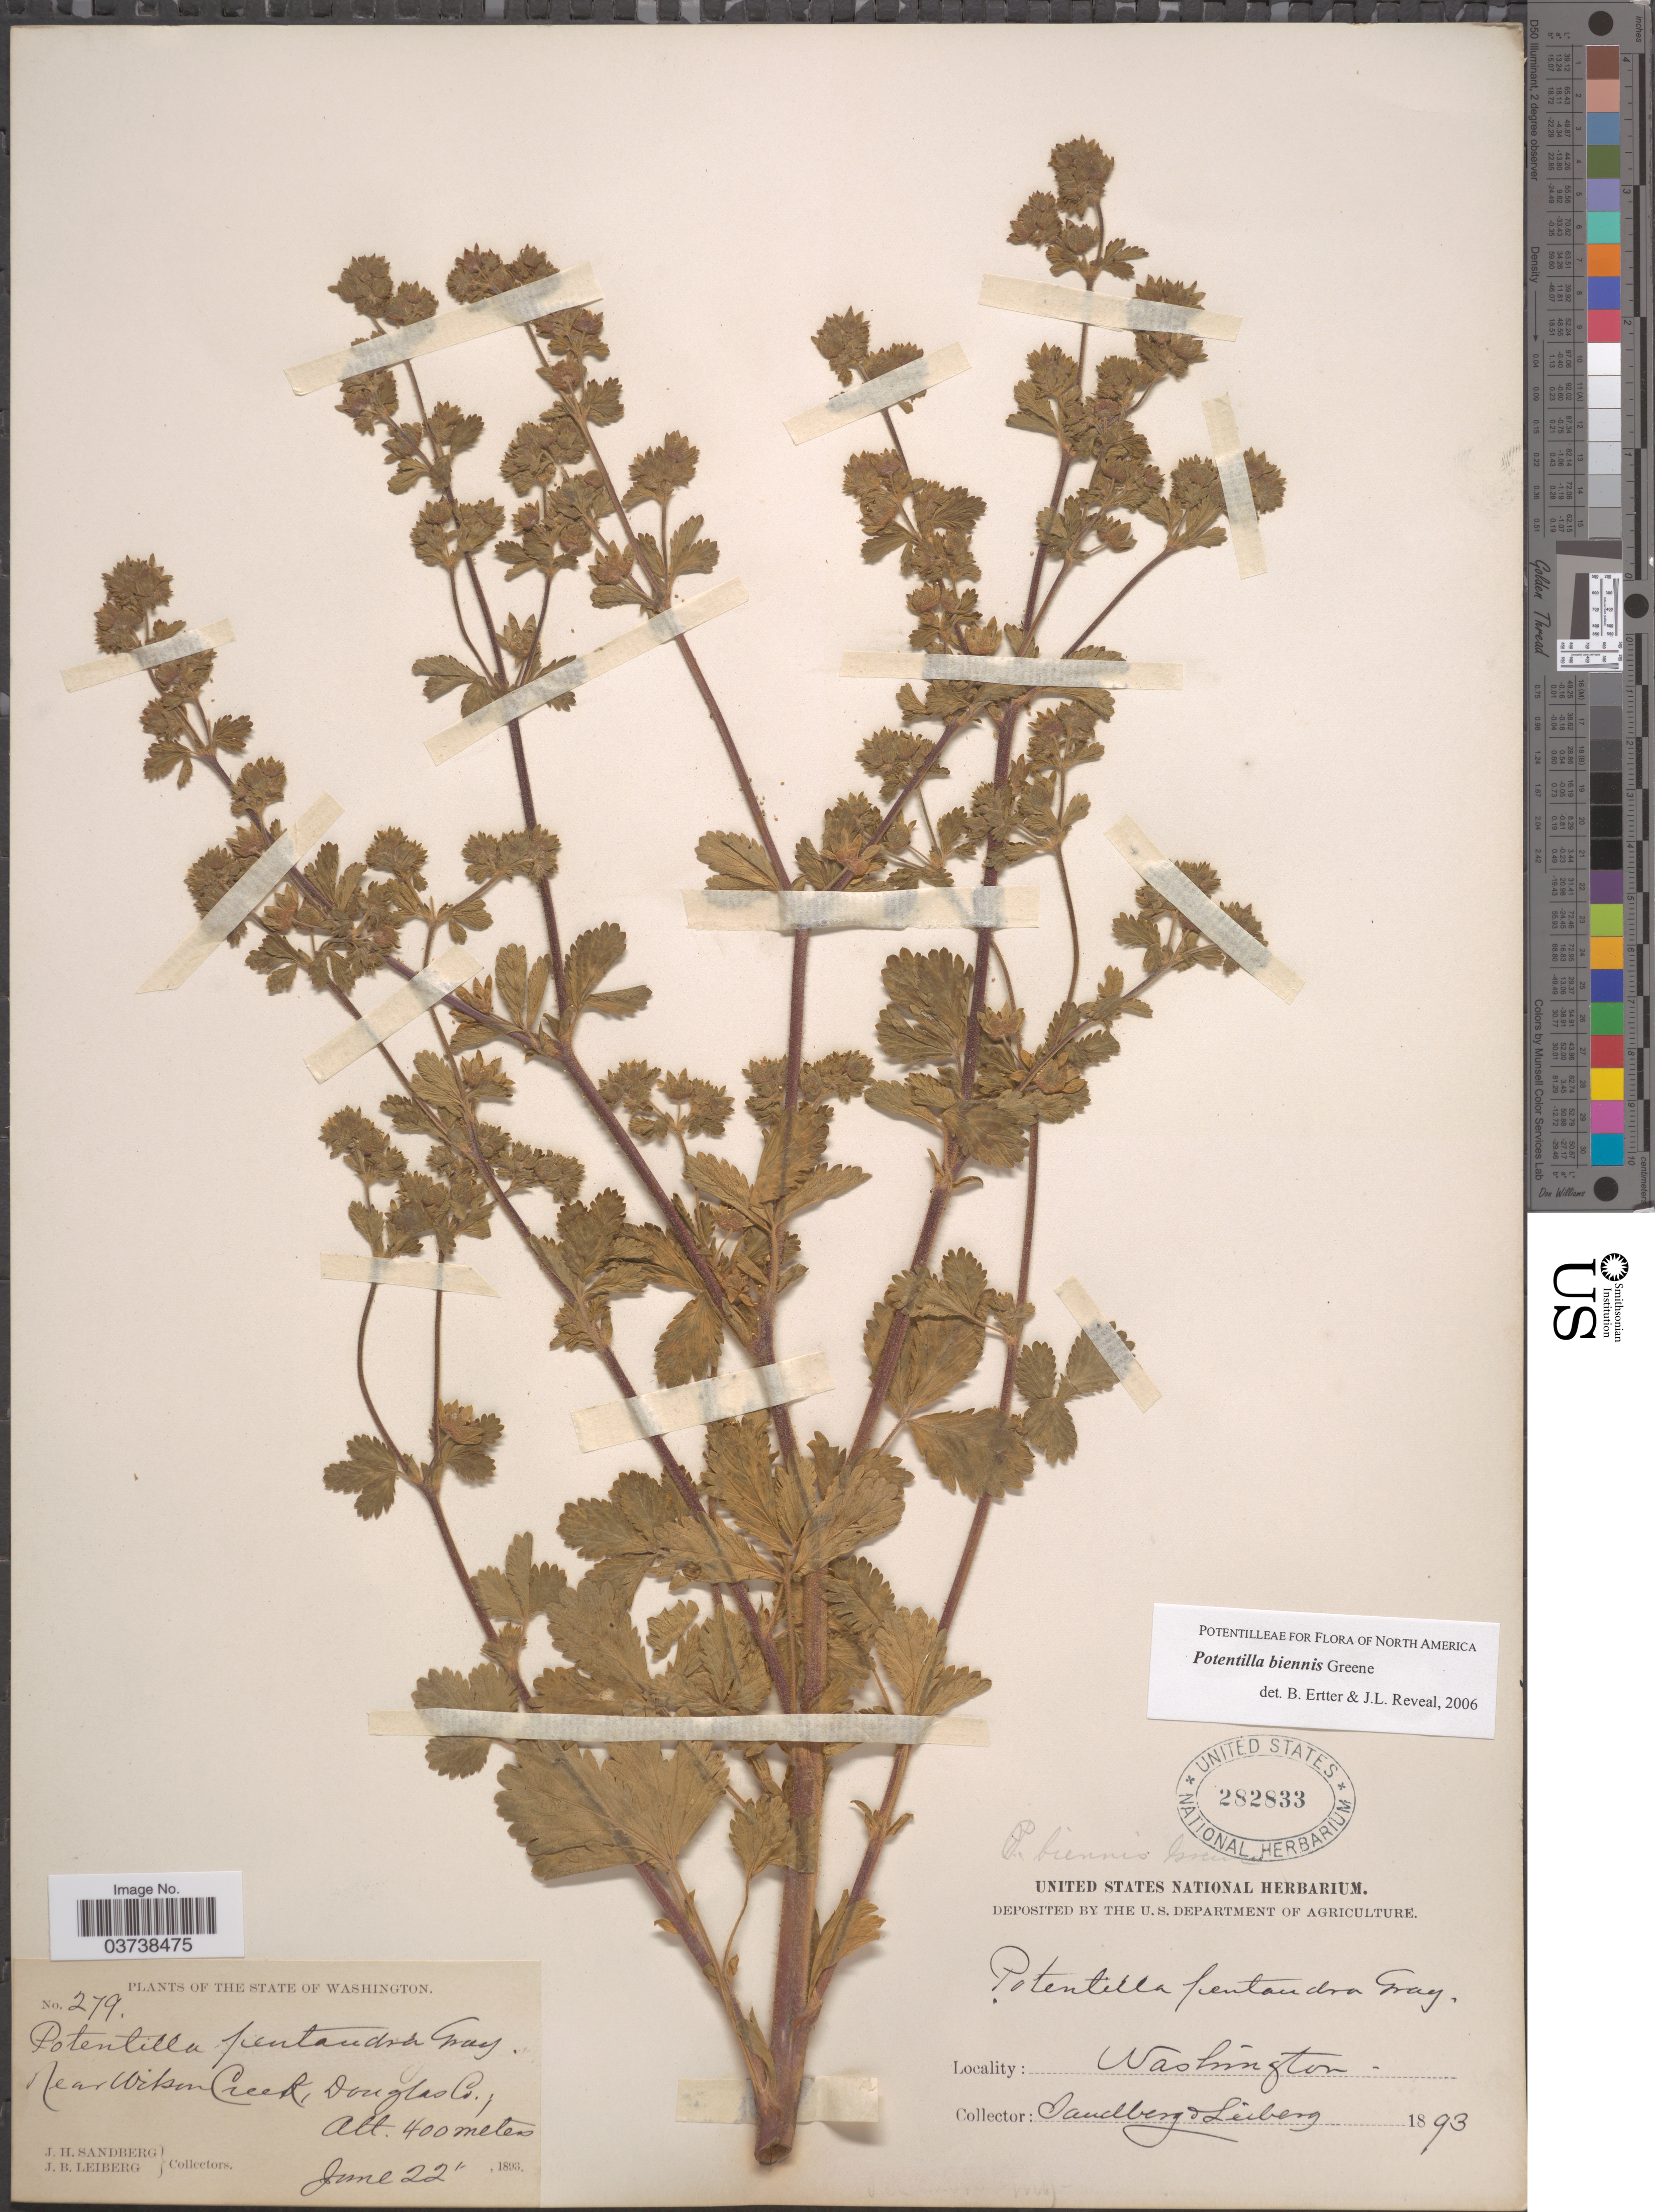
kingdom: Plantae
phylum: Tracheophyta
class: Magnoliopsida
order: Rosales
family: Rosaceae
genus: Potentilla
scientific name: Potentilla biennis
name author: Greene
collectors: J. H. Sandberg & J. B. Leiberg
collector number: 279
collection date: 1893-06-22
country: United States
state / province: Washington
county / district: Douglas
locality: Near Wilson Creek, Douglas Co.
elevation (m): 400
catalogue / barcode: US 282833